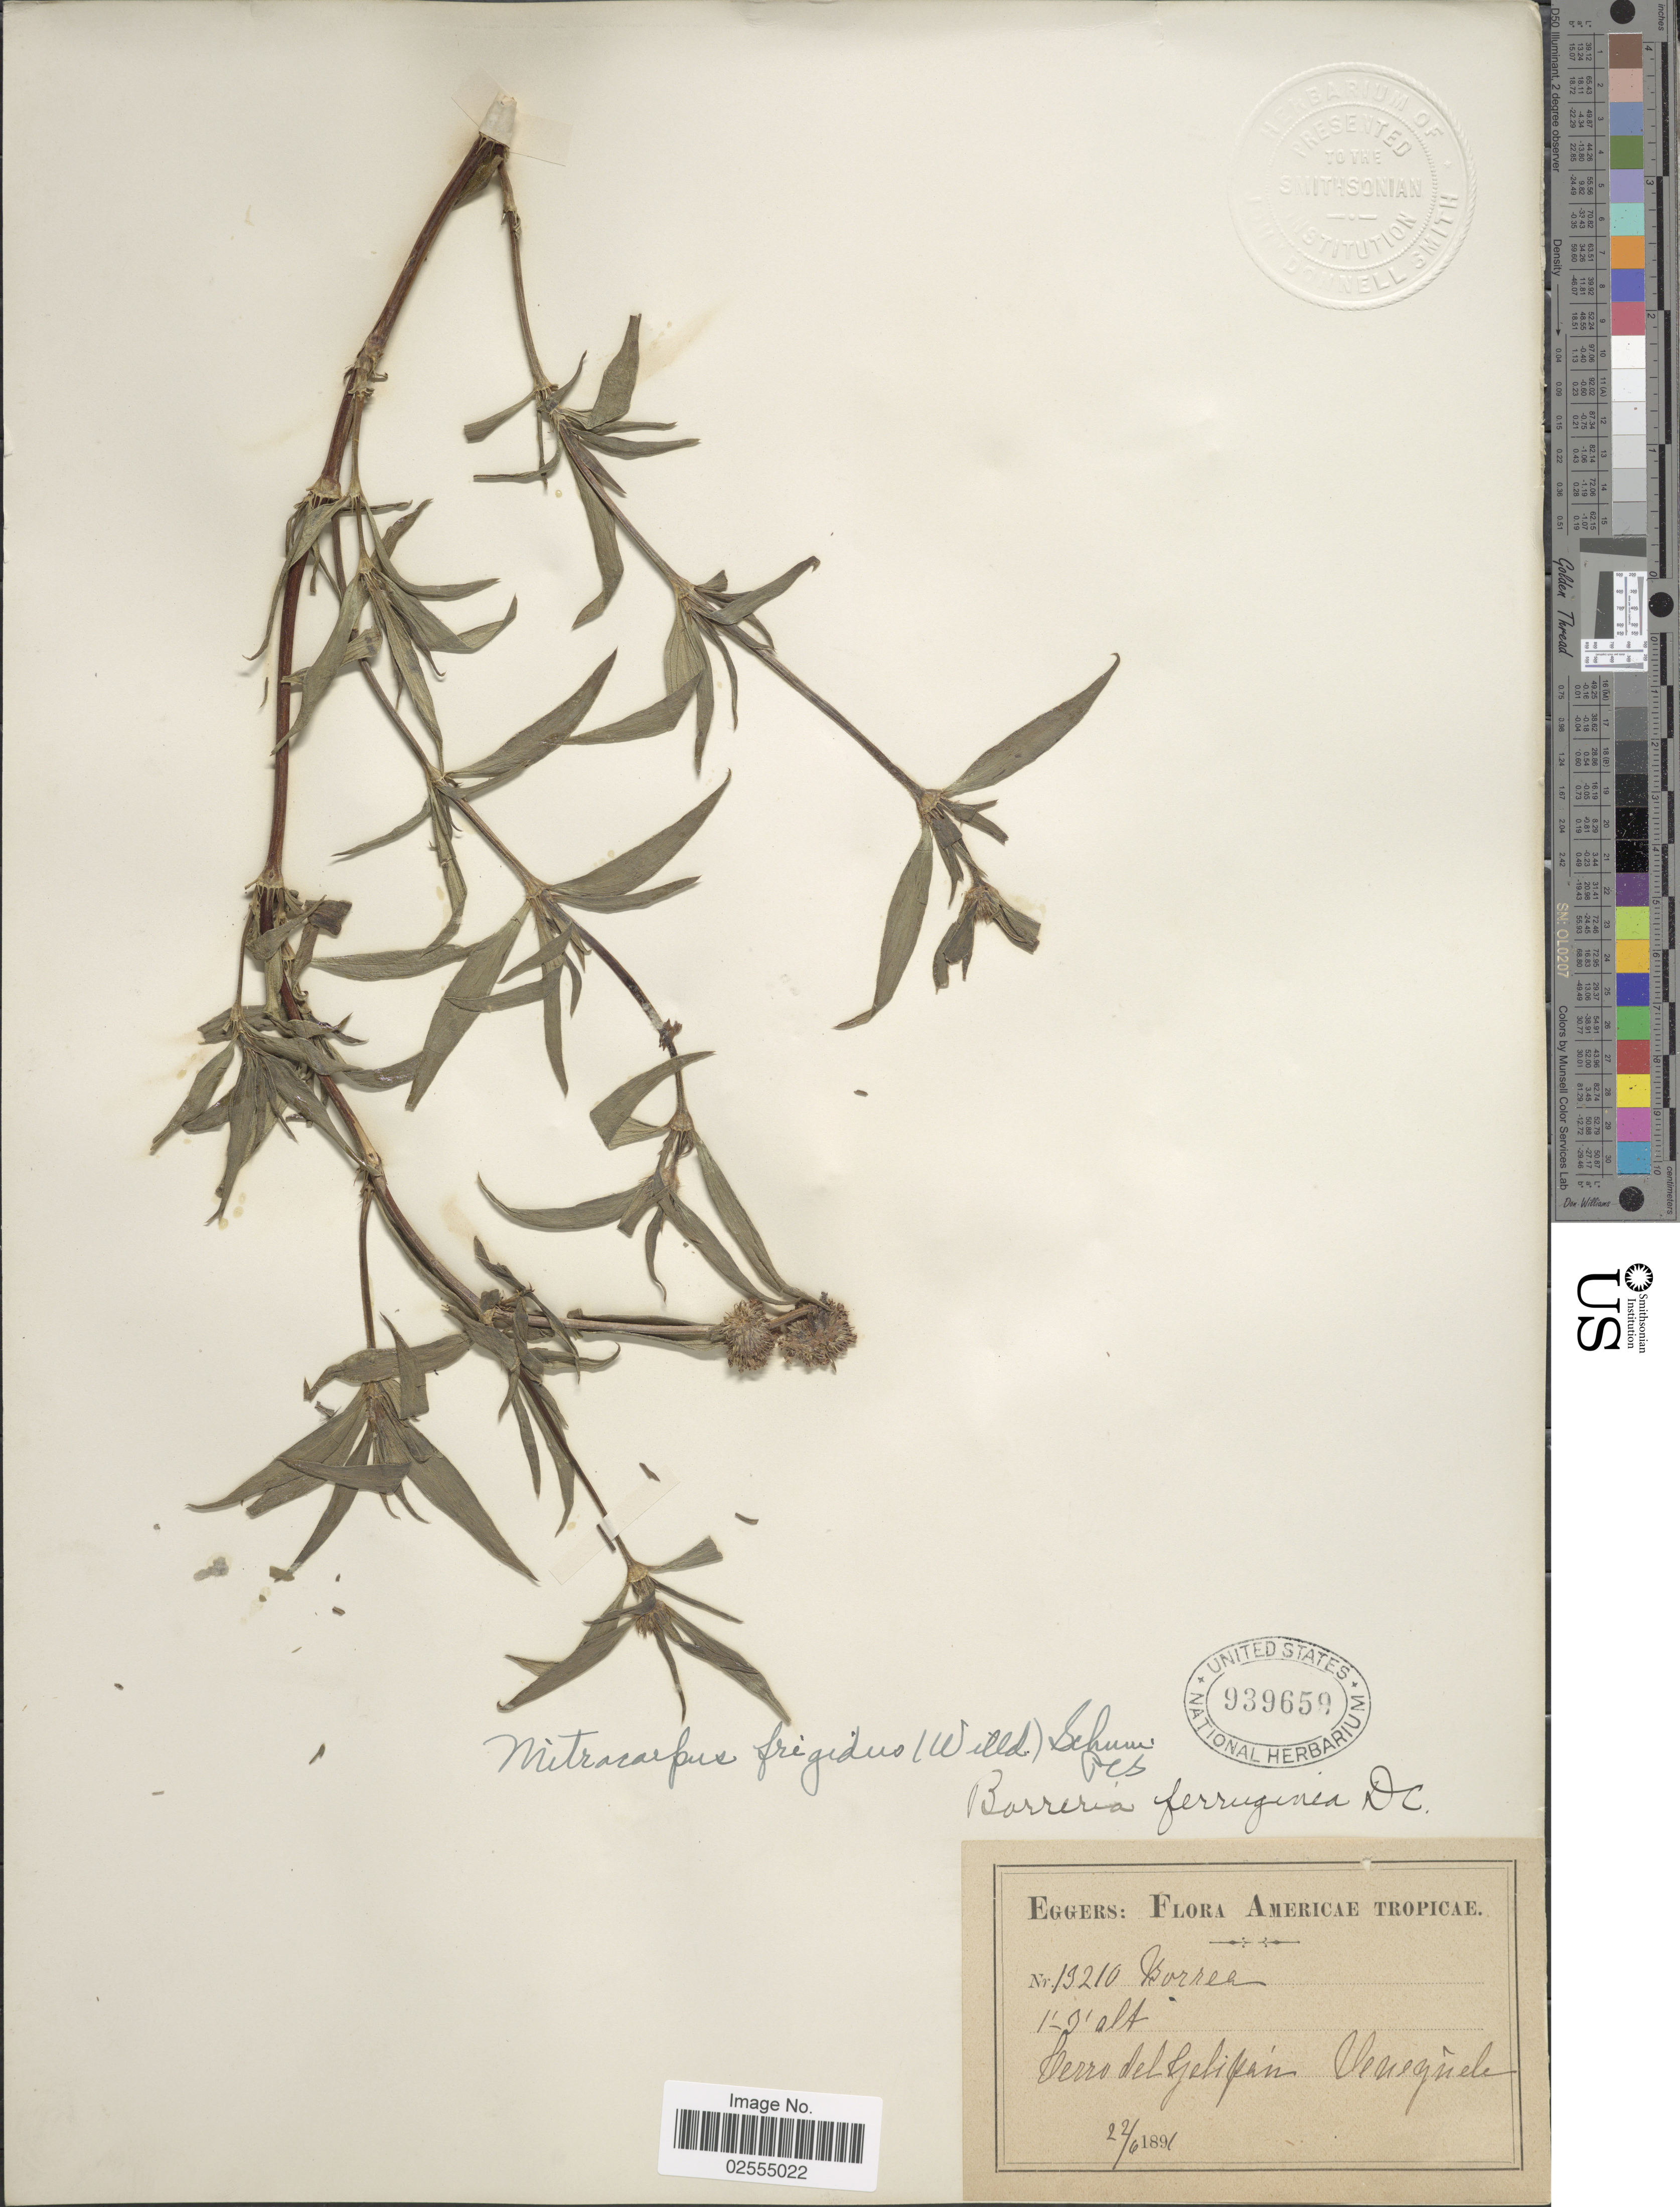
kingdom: Plantae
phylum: Tracheophyta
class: Magnoliopsida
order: Gentianales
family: Rubiaceae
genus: Mitracarpus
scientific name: Mitracarpus frigidus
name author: (Willd. ex Roem. & Schult.) K. Schum.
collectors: -. Eggers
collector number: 19210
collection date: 1891-06-22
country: Venezuela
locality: Cerro del Galipan Americae Tropicae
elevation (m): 0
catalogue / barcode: US 939659